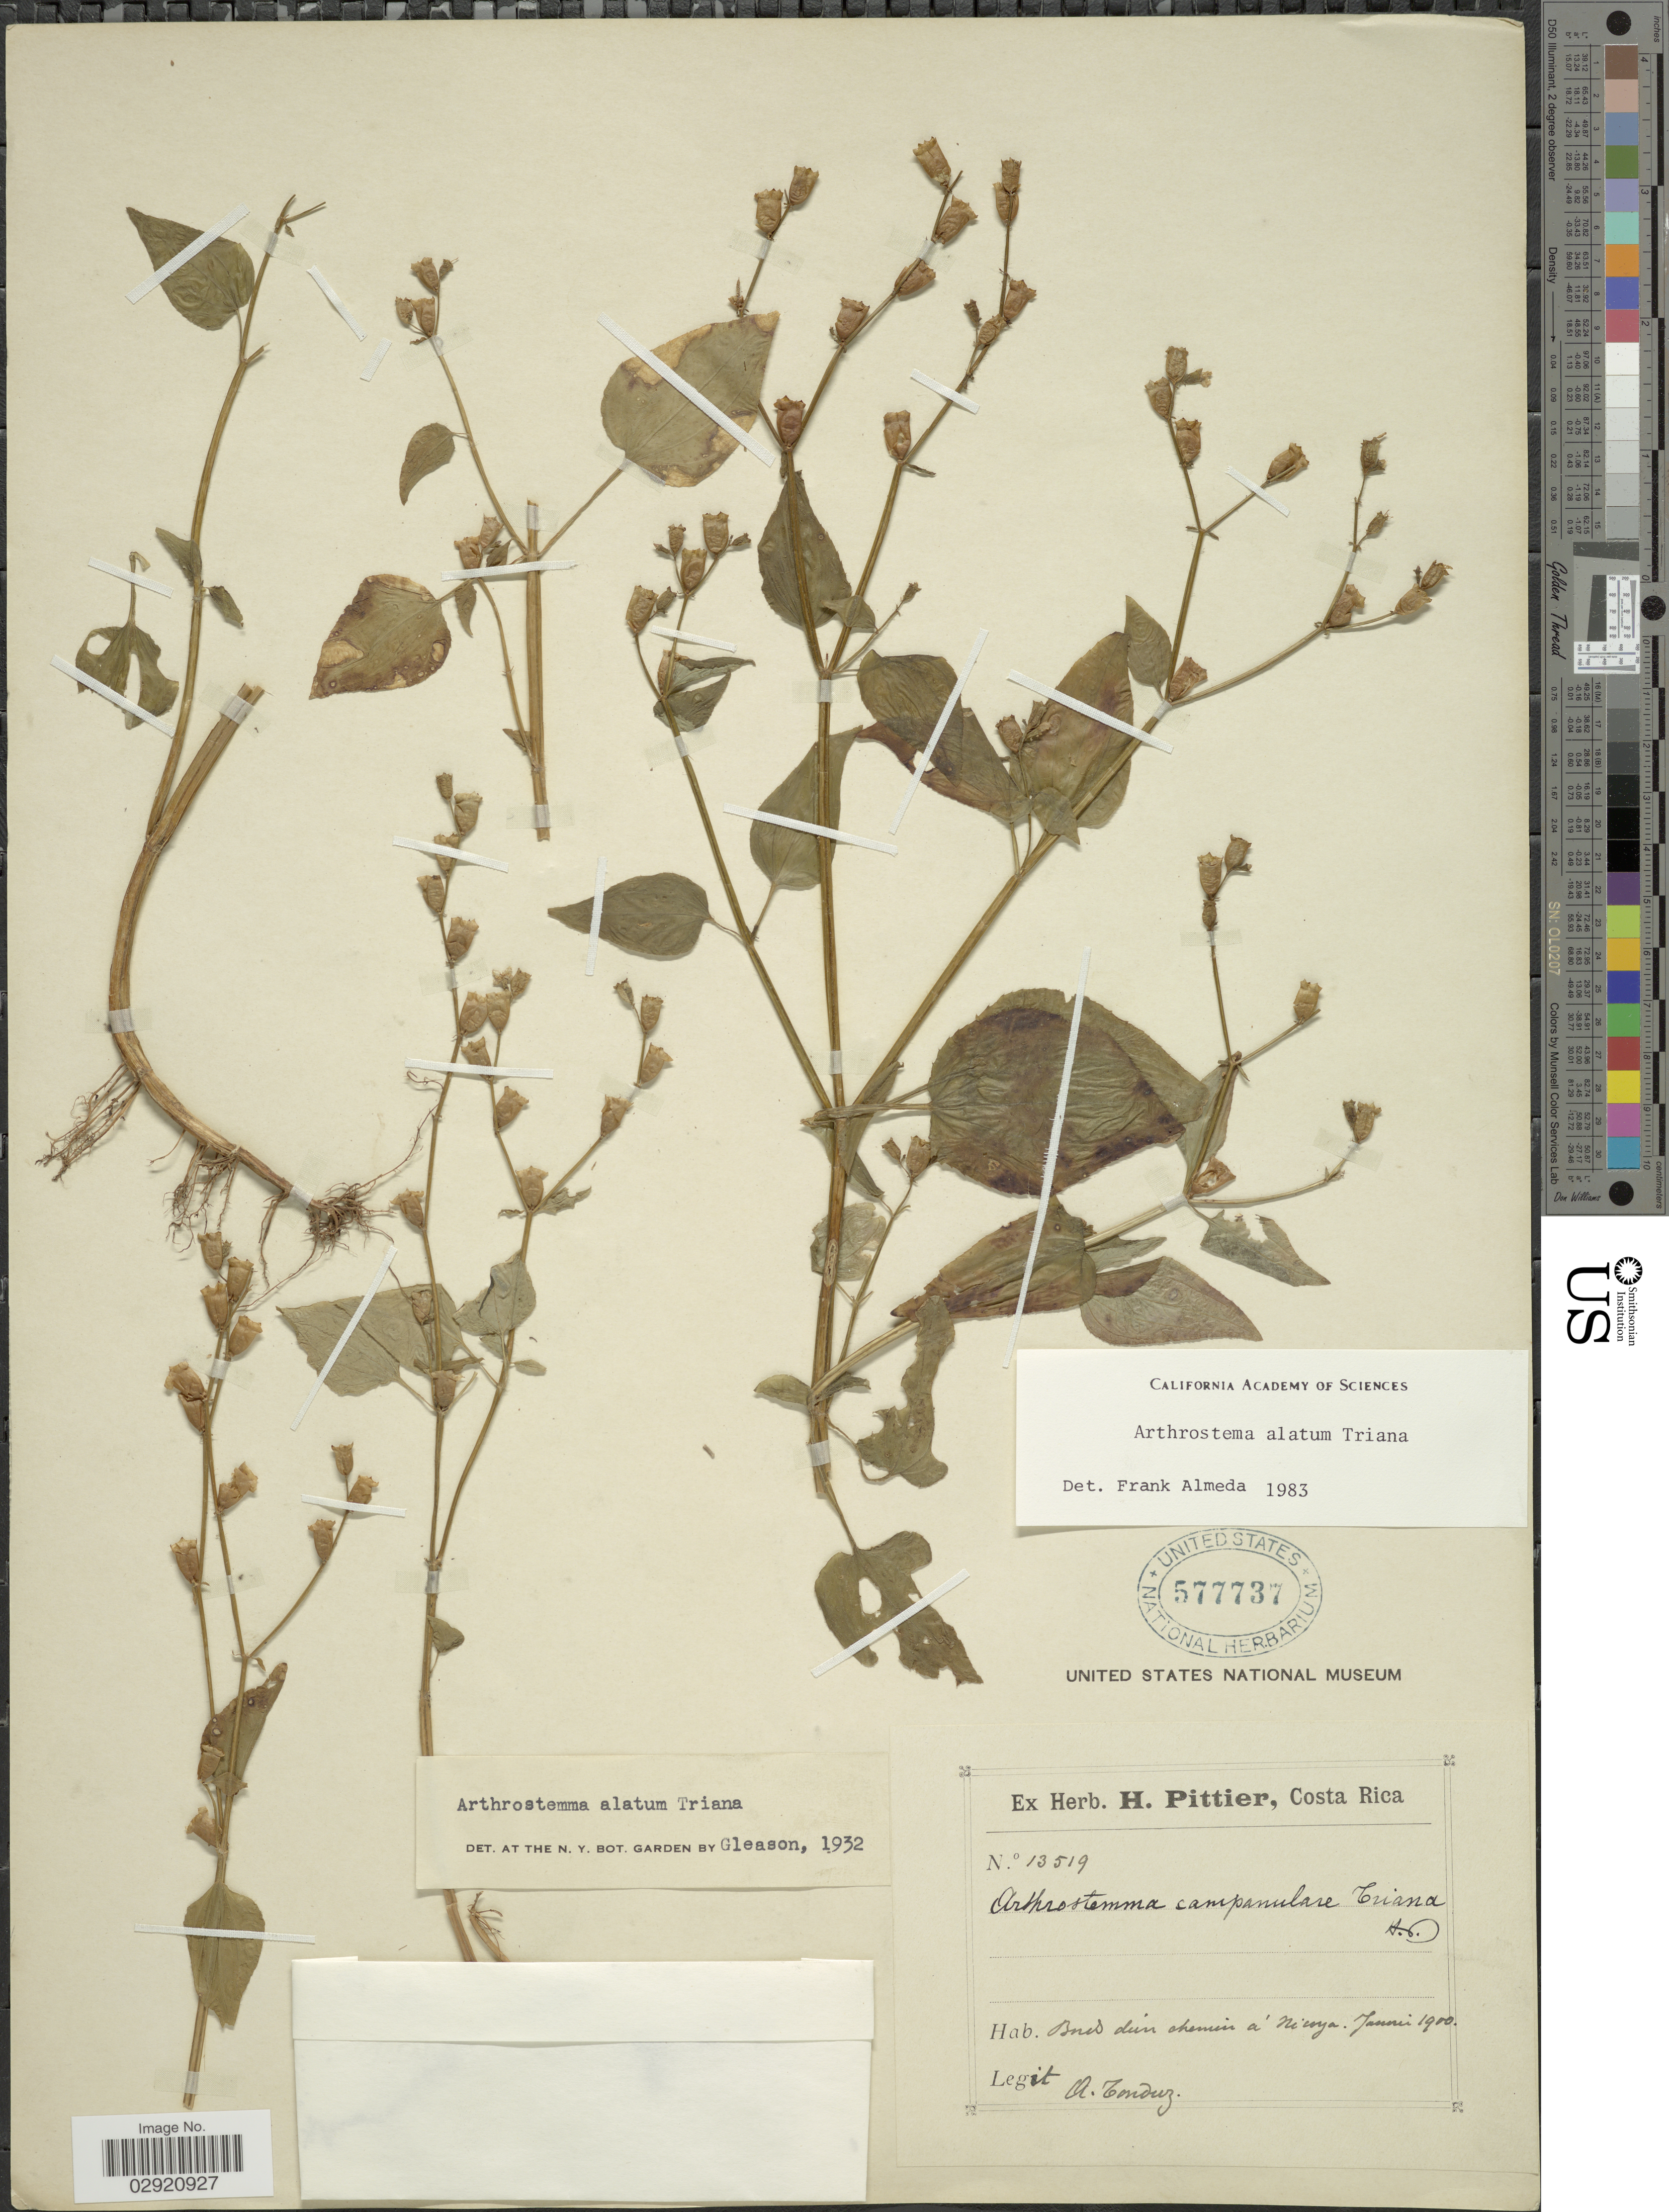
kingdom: Plantae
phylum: Tracheophyta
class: Magnoliopsida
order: Myrtales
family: Melastomataceae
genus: Arthrostemma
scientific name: Arthrostemma alatum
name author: Triana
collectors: A. Tonduz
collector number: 13519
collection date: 1900-06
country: Costa Rica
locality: Á Nicoya.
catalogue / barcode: US 577737